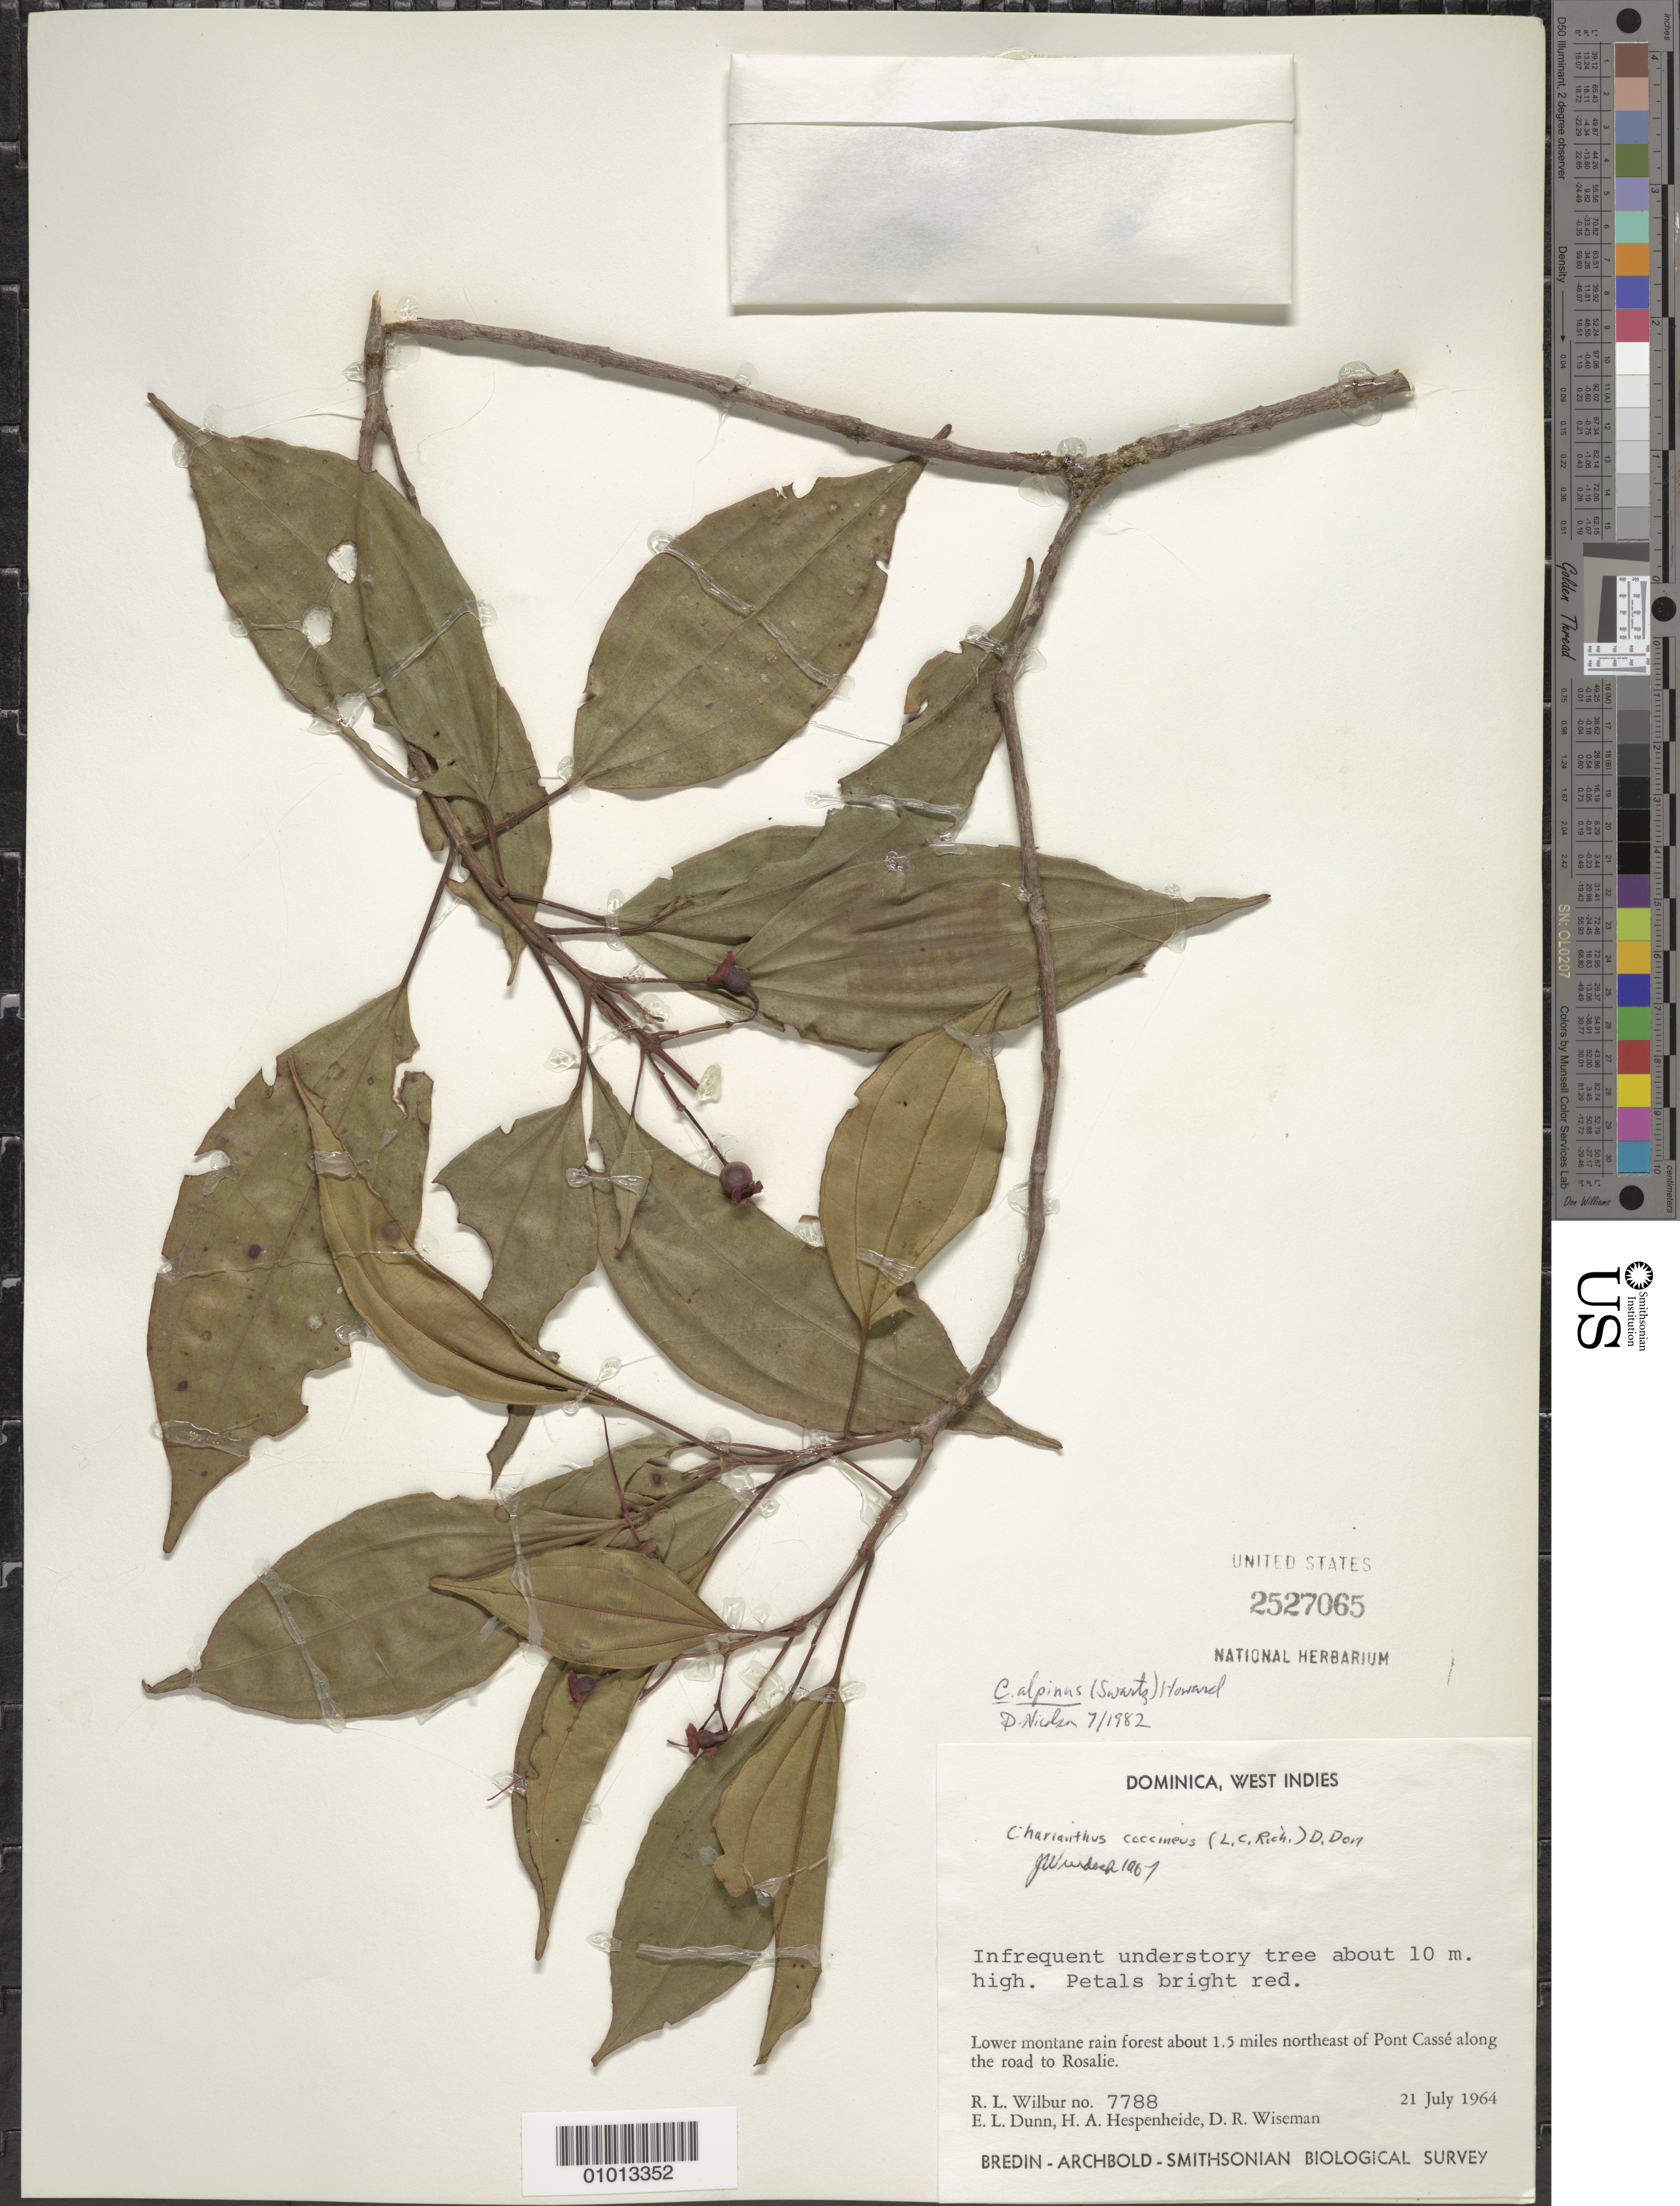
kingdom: Plantae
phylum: Tracheophyta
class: Magnoliopsida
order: Myrtales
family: Melastomataceae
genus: Charianthus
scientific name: Charianthus alpinus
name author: (Sw.) R.A. Howard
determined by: Nicolson, Dan H.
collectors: R. L. Wilbur, E. Dunn, H. A. Hespenheide & D. R. Wiseman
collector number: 7788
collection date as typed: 21 Jul 1964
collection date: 1964-07-21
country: Dominica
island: Dominica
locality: Pont Cassé, about 1.5 miles northeast of along road to Rosalie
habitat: Lower montane rainforest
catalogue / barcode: US 2527065